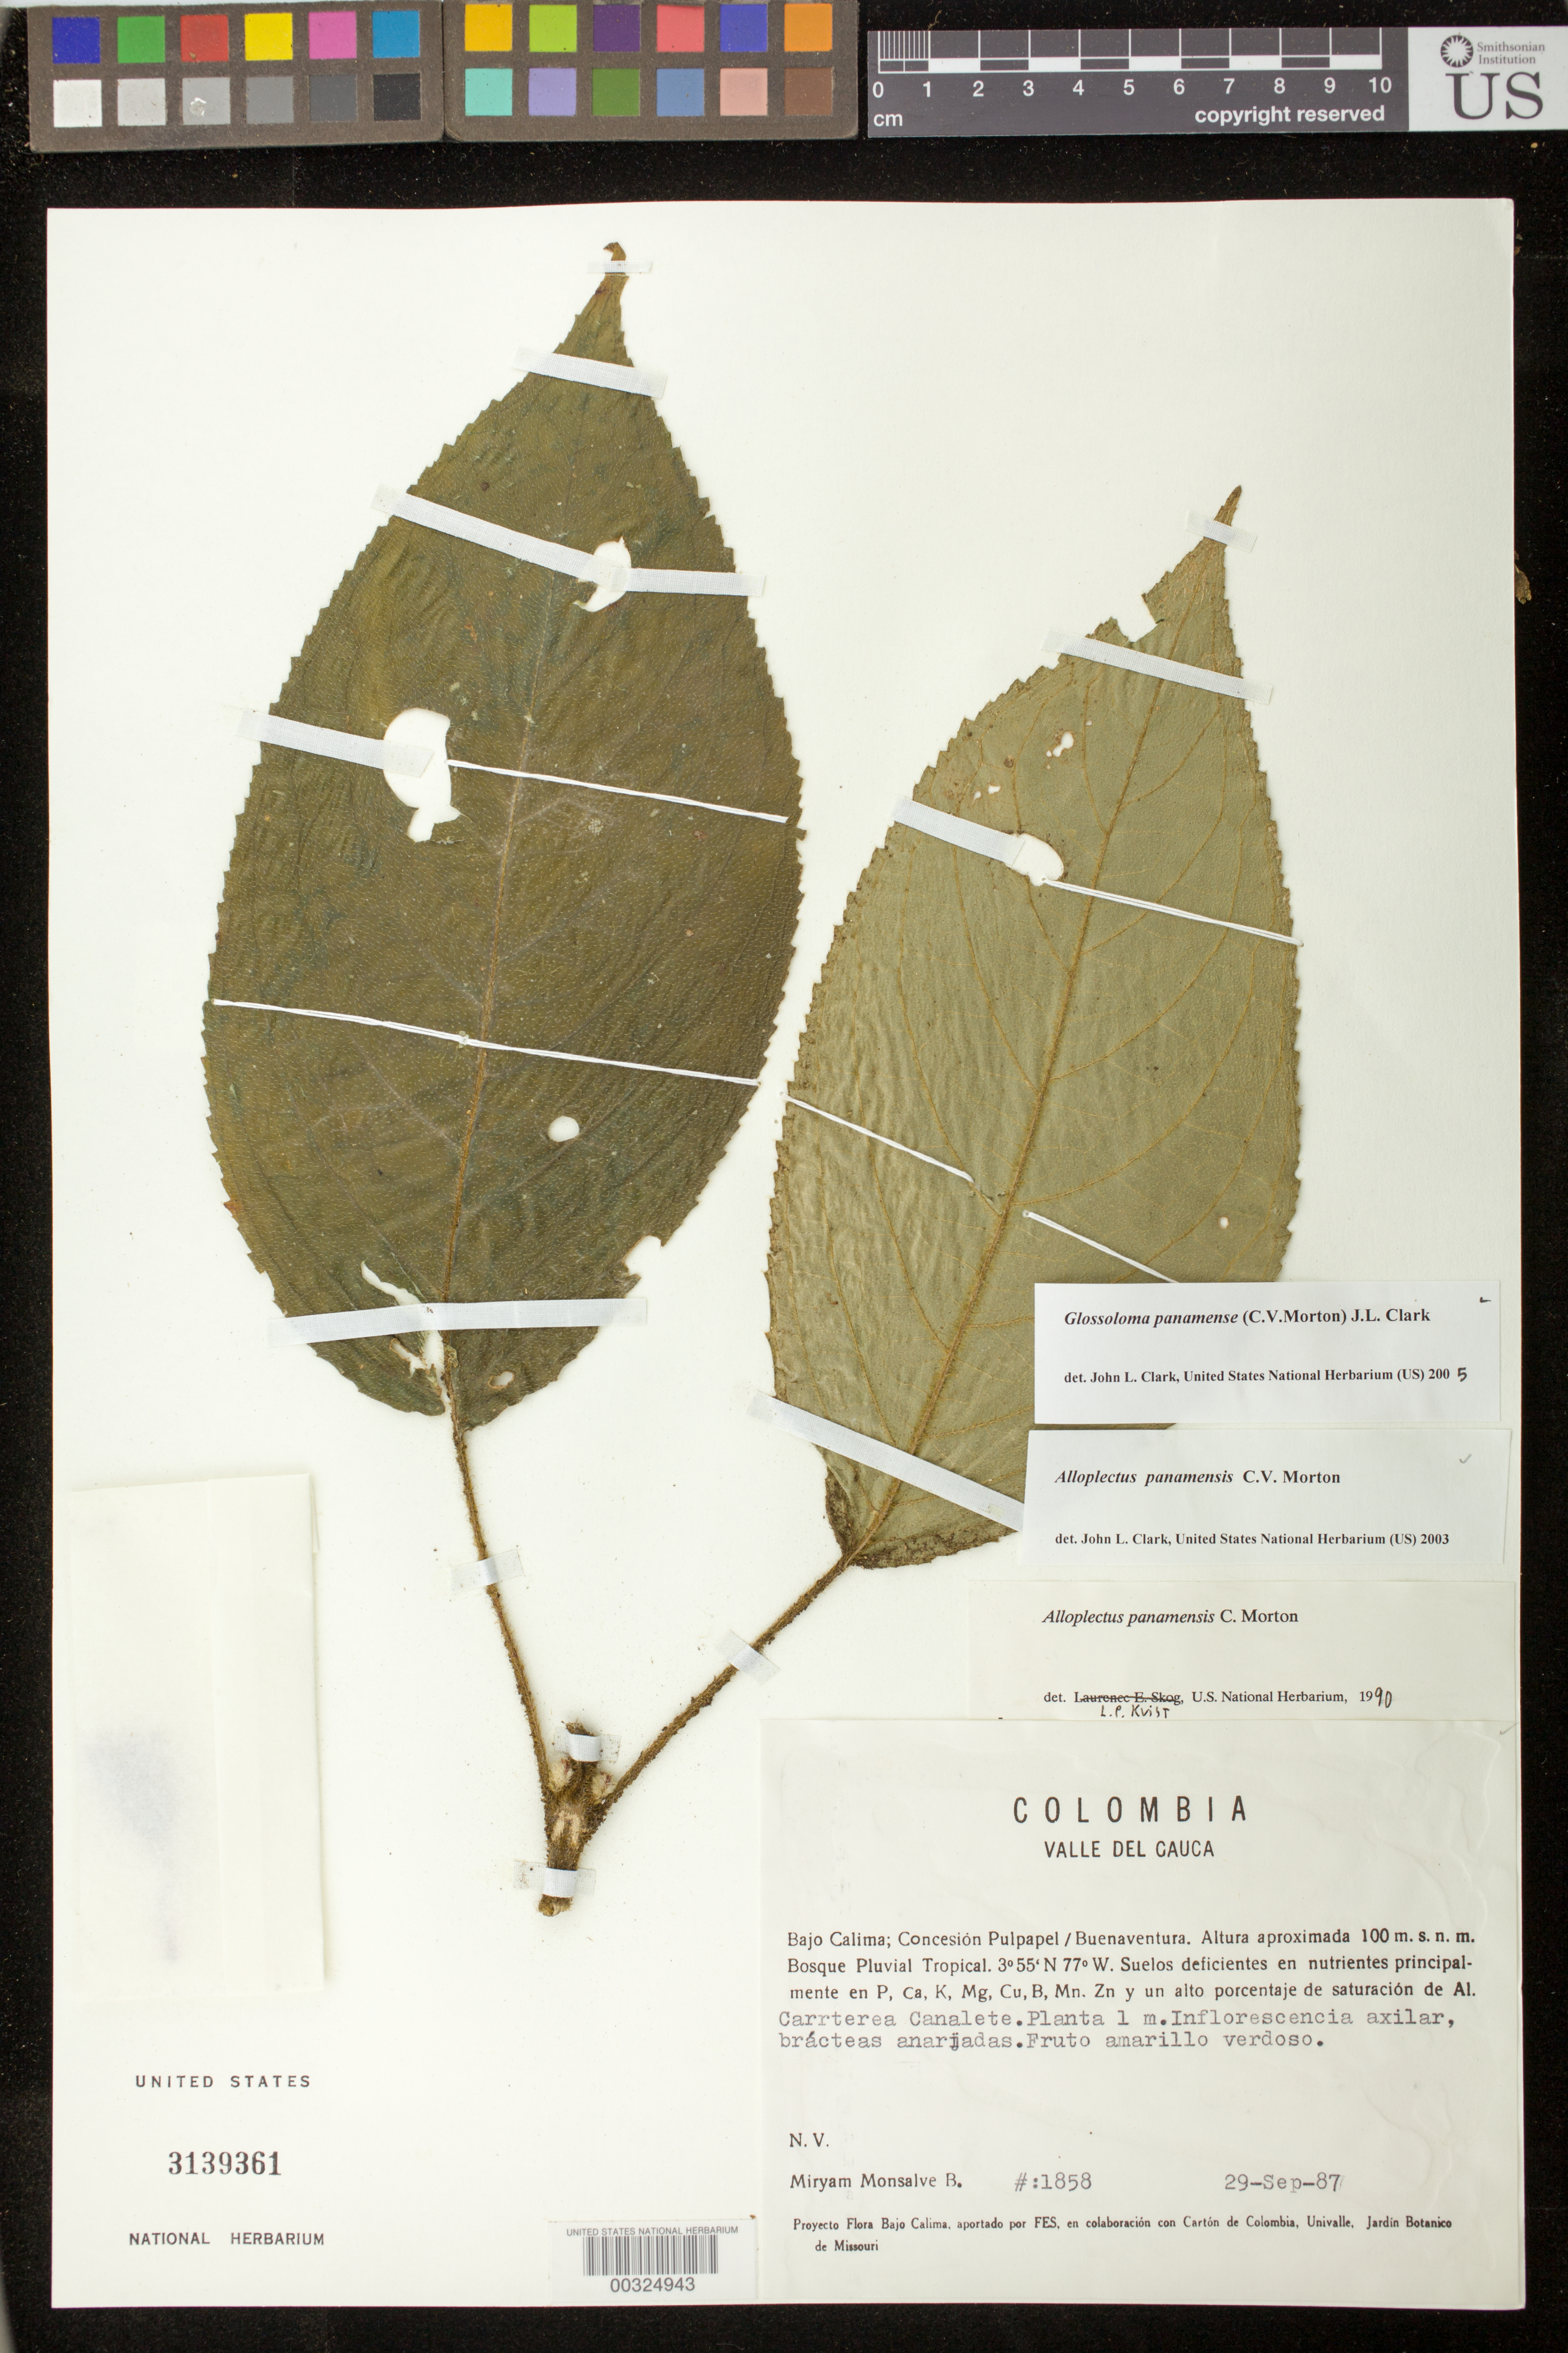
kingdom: Plantae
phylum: Tracheophyta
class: Magnoliopsida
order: Lamiales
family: Gesneriaceae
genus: Glossoloma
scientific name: Glossoloma panamense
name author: (C.V. Morton) J.L. Clark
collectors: M. Monsalve B.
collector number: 1858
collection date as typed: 29 Sep 1987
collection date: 1987-09-29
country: Colombia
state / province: Valle del Cauca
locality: Bajo Calima, Concesion Pulpapel/Buenaventura, Canalete highway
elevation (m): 100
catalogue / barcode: US 3139361